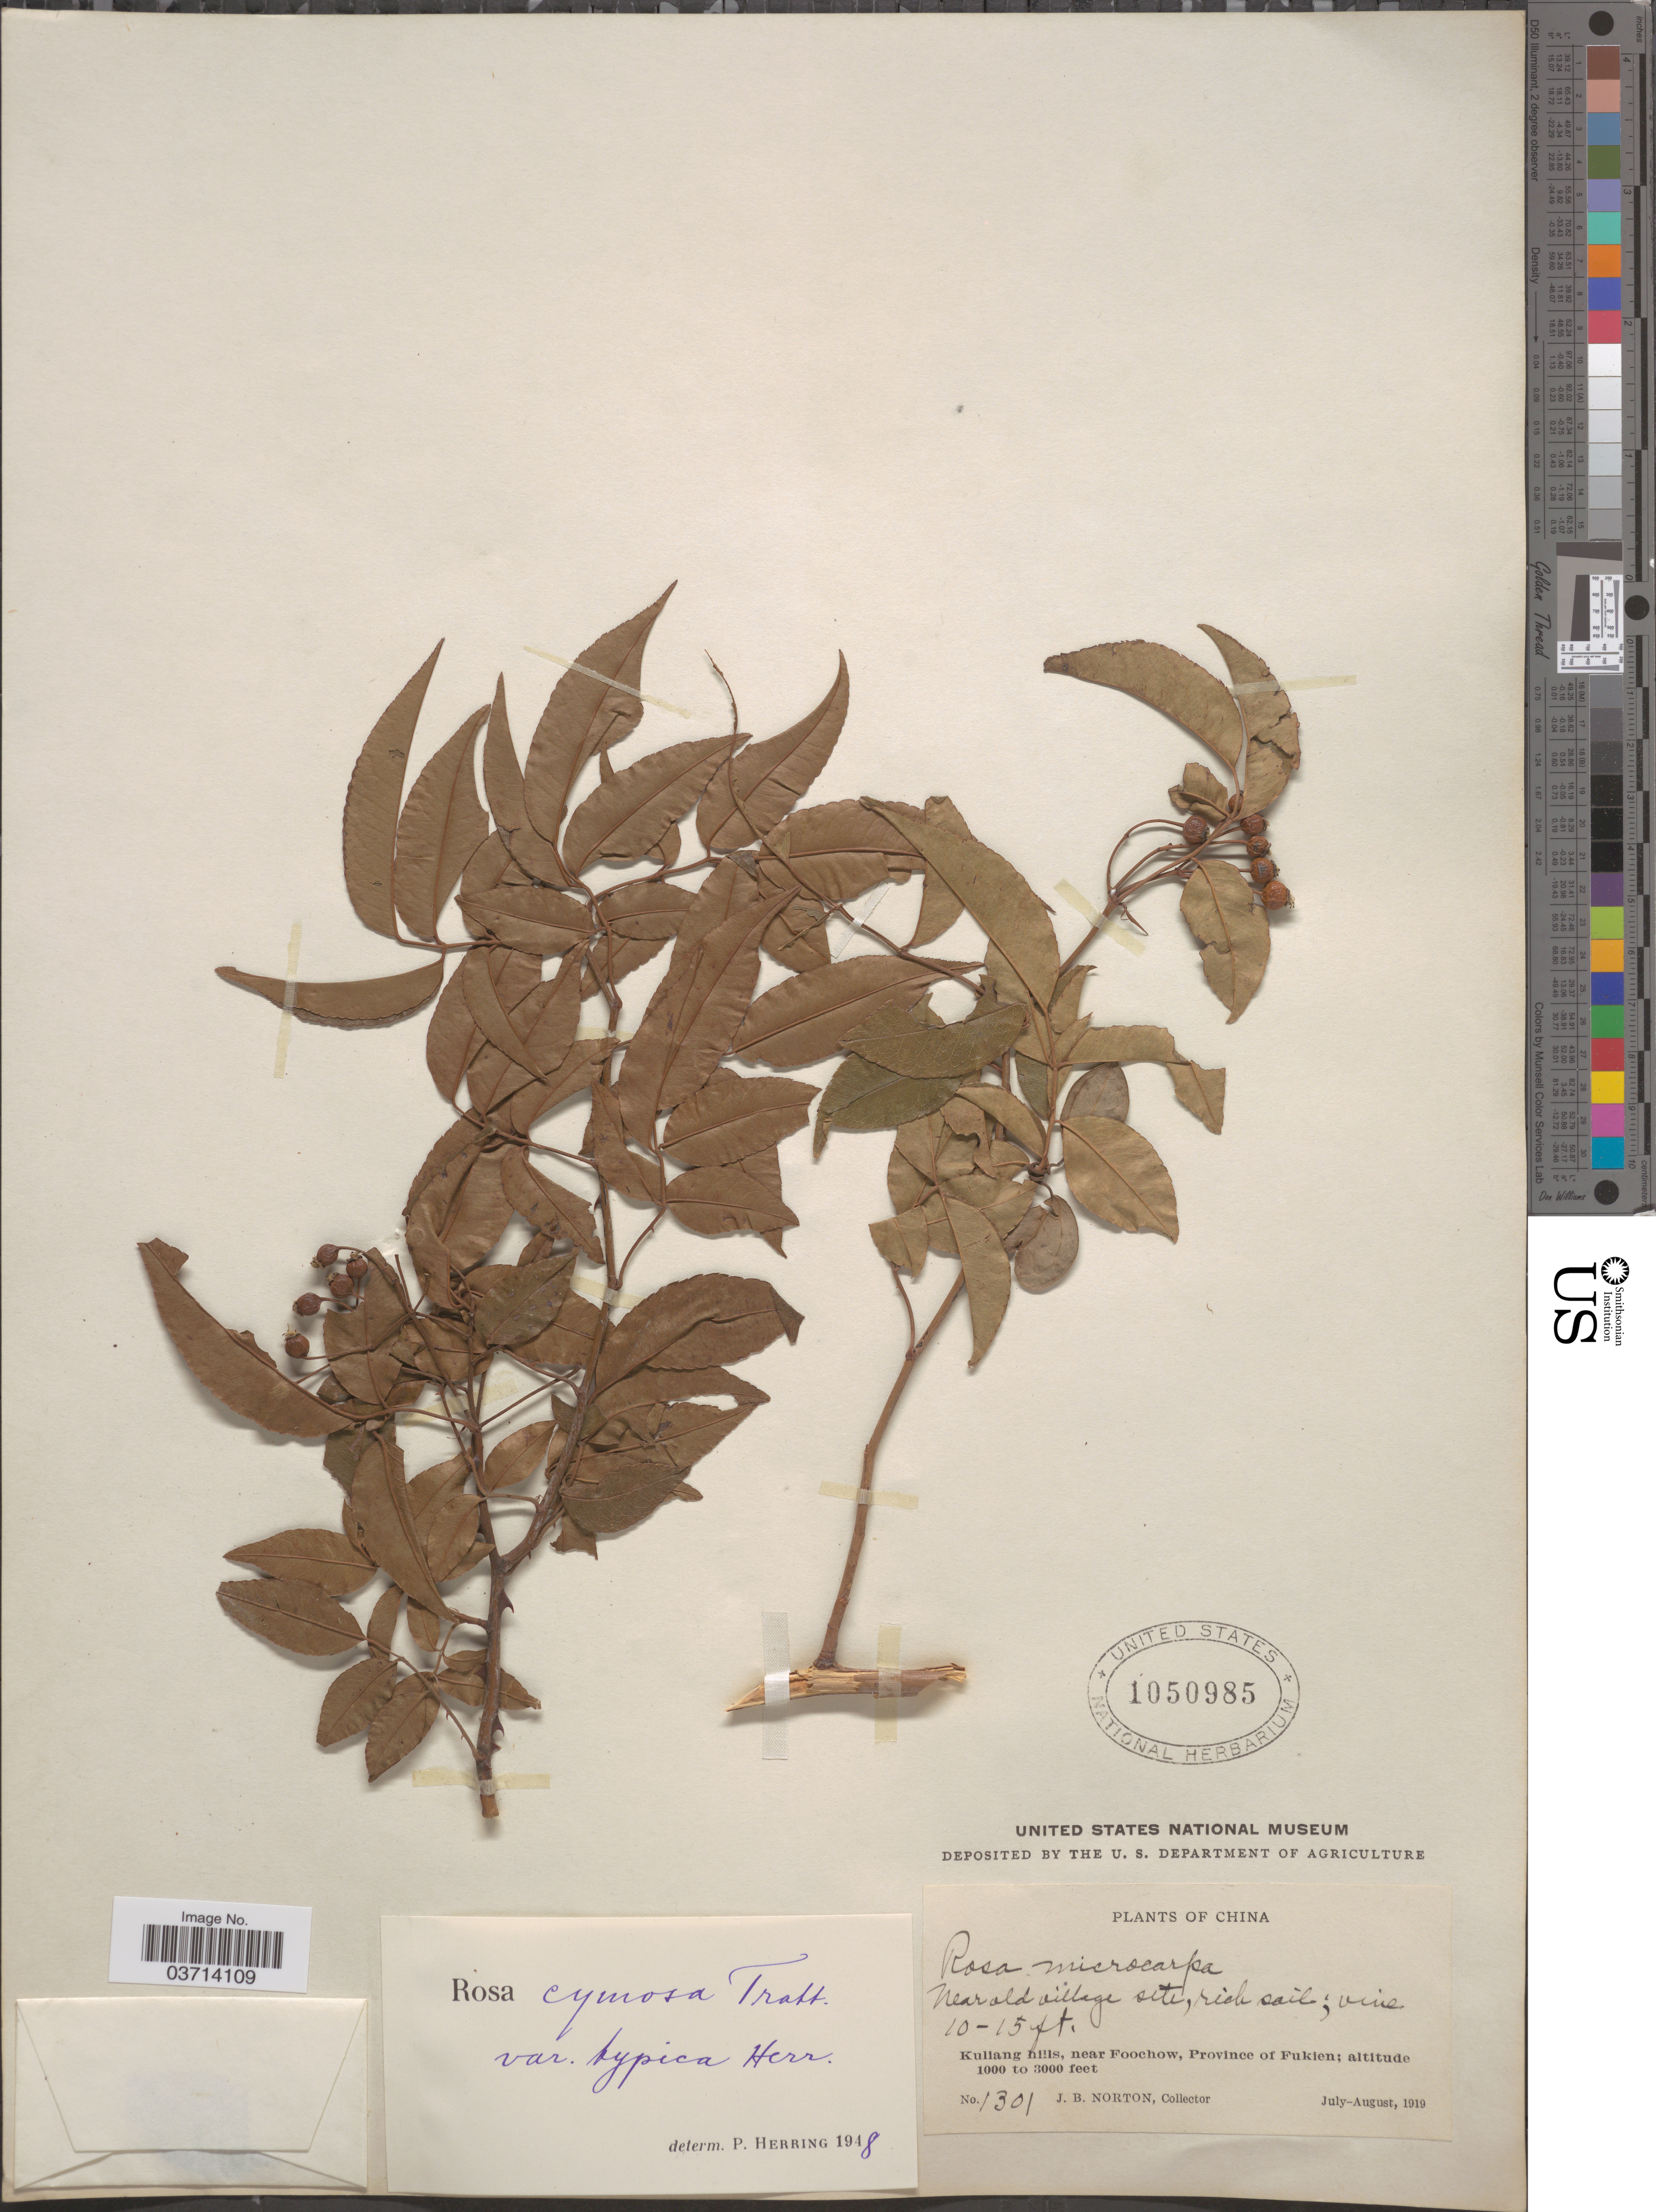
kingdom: Plantae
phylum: Tracheophyta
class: Magnoliopsida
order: Rosales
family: Rosaceae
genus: Rosa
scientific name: Rosa indica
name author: L.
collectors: J. B. Norton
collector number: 1301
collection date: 1919-07/1919-08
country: China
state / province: Fujian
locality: Kuliang hills, near Foochow, Province of Fukien.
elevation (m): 305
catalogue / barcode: US 1050985